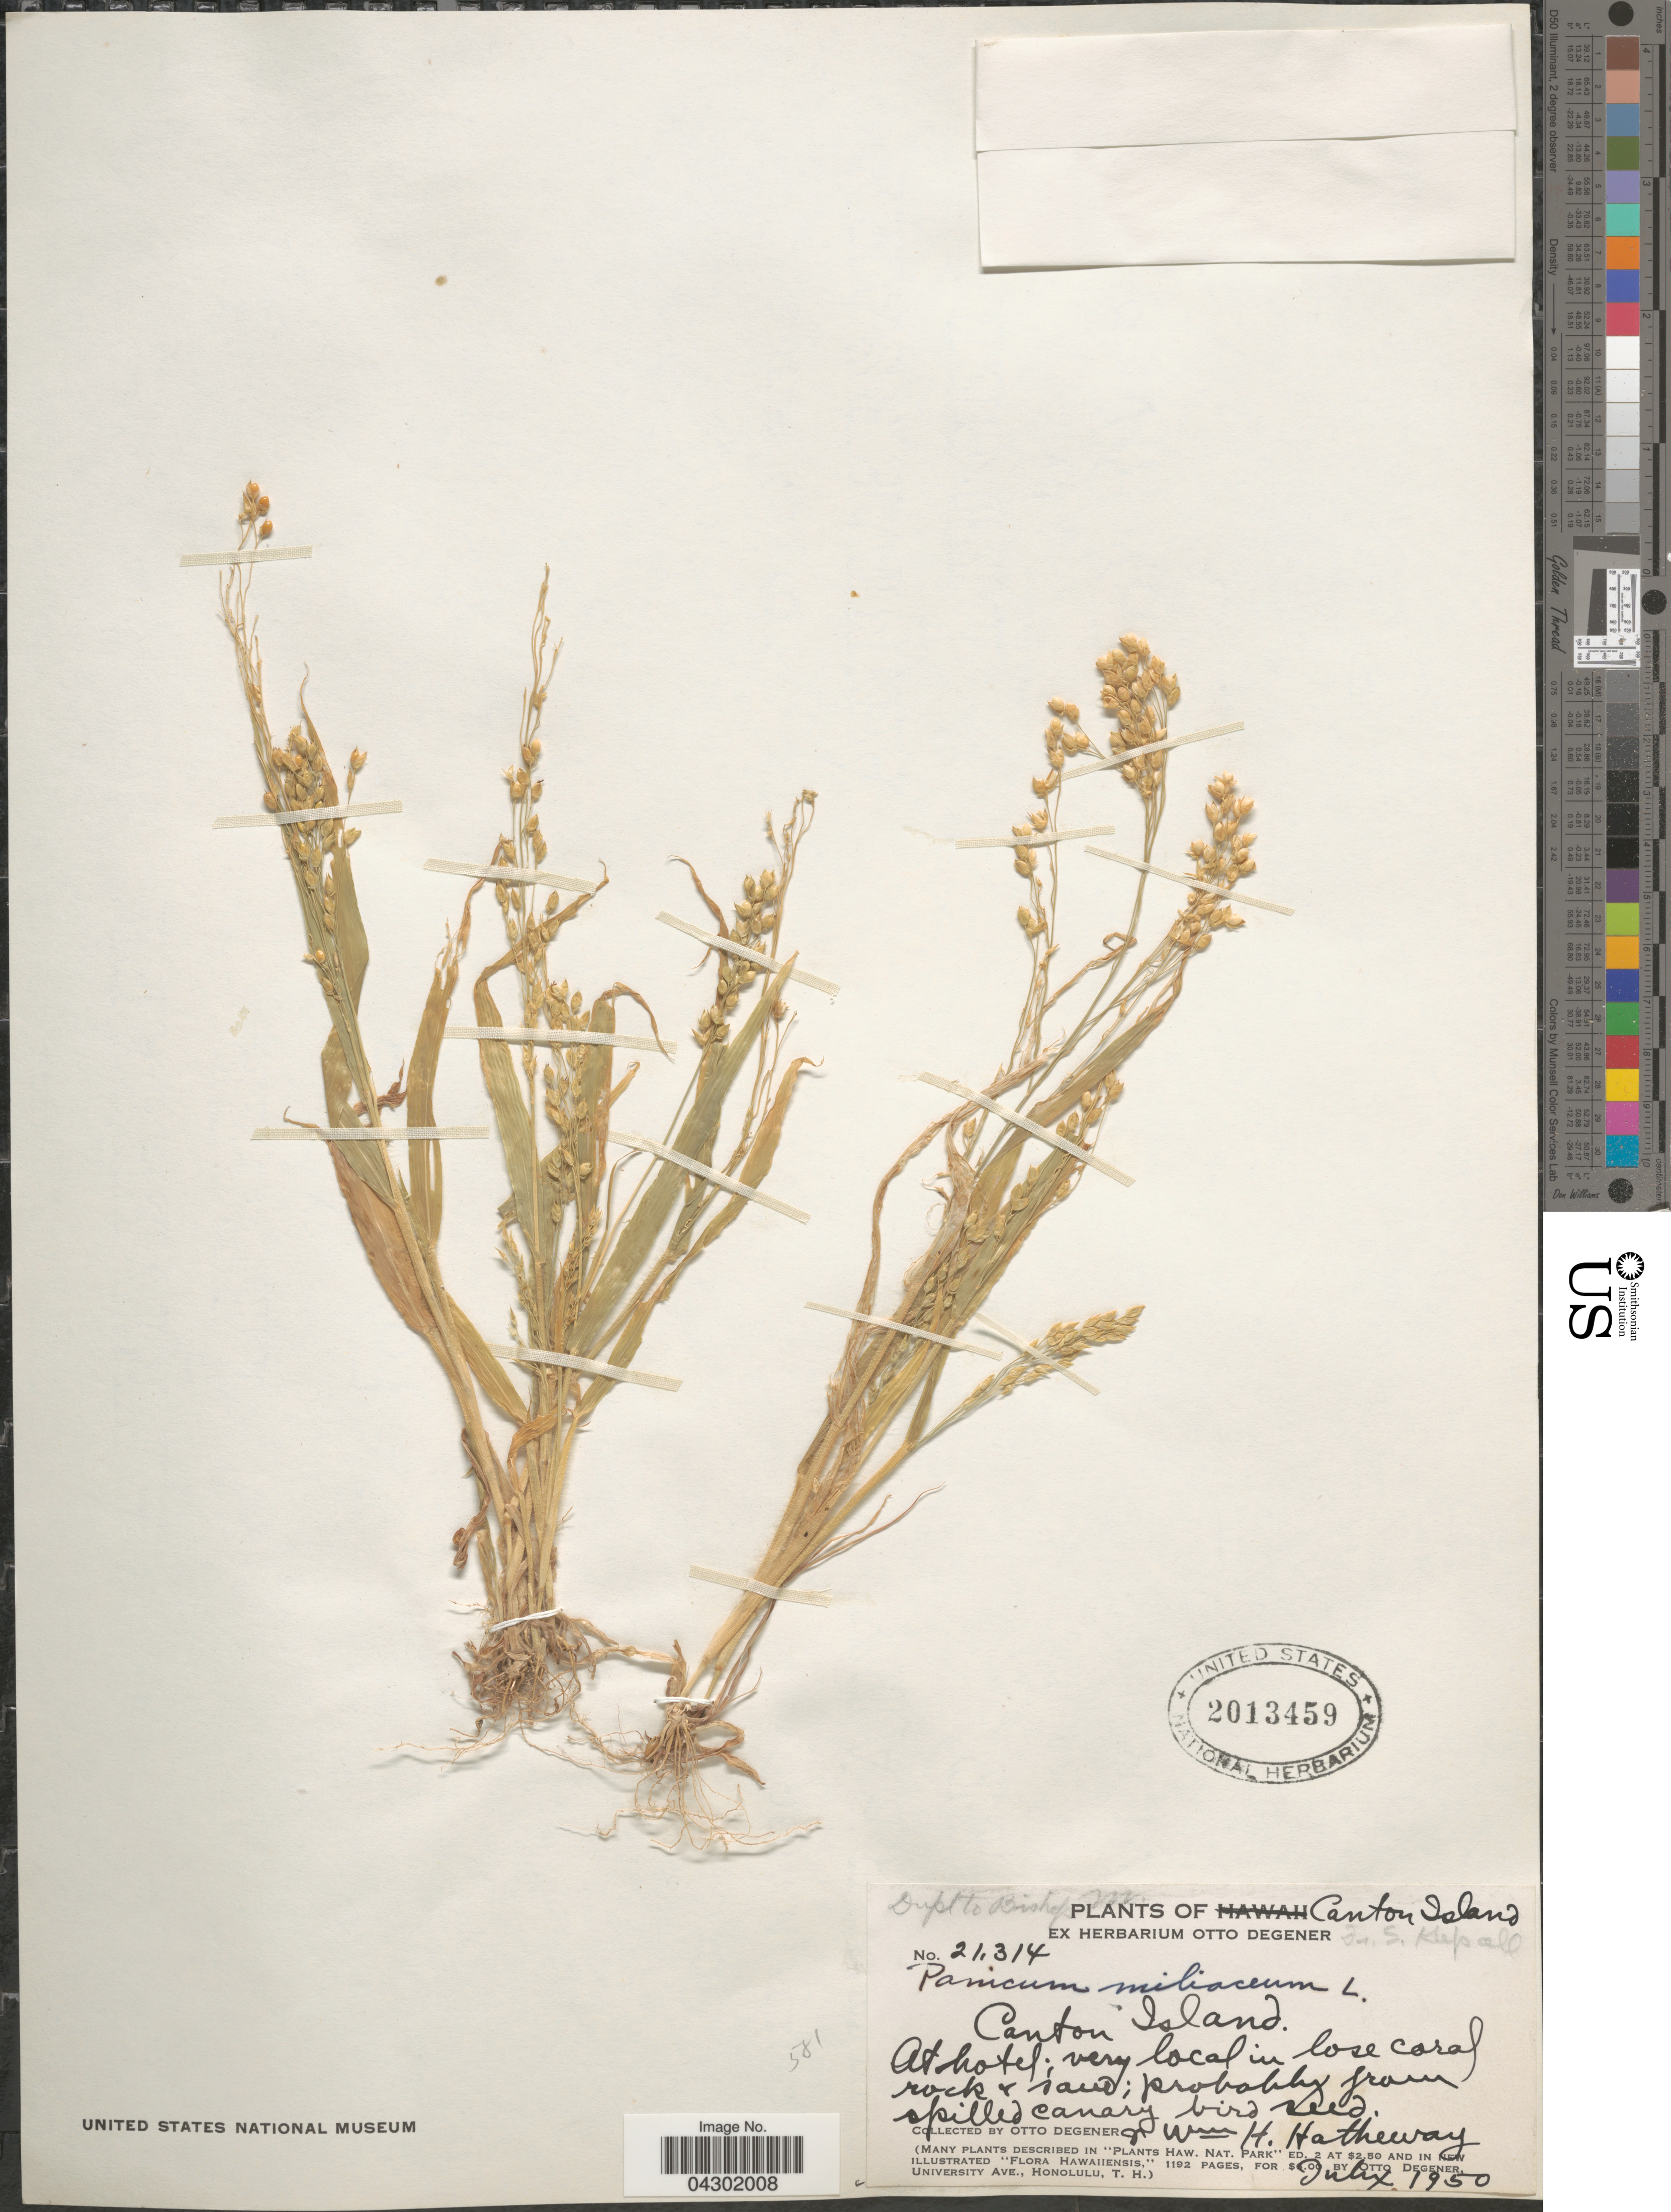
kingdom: Plantae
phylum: Tracheophyta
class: Liliopsida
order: Poales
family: Poaceae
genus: Panicum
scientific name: Panicum miliaceum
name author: L.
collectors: O. Degener & W. H. Hatheway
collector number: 21314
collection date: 1950-07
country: Kiribati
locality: Canton Island. Canton Island. At hotel.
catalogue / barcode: US 2013459